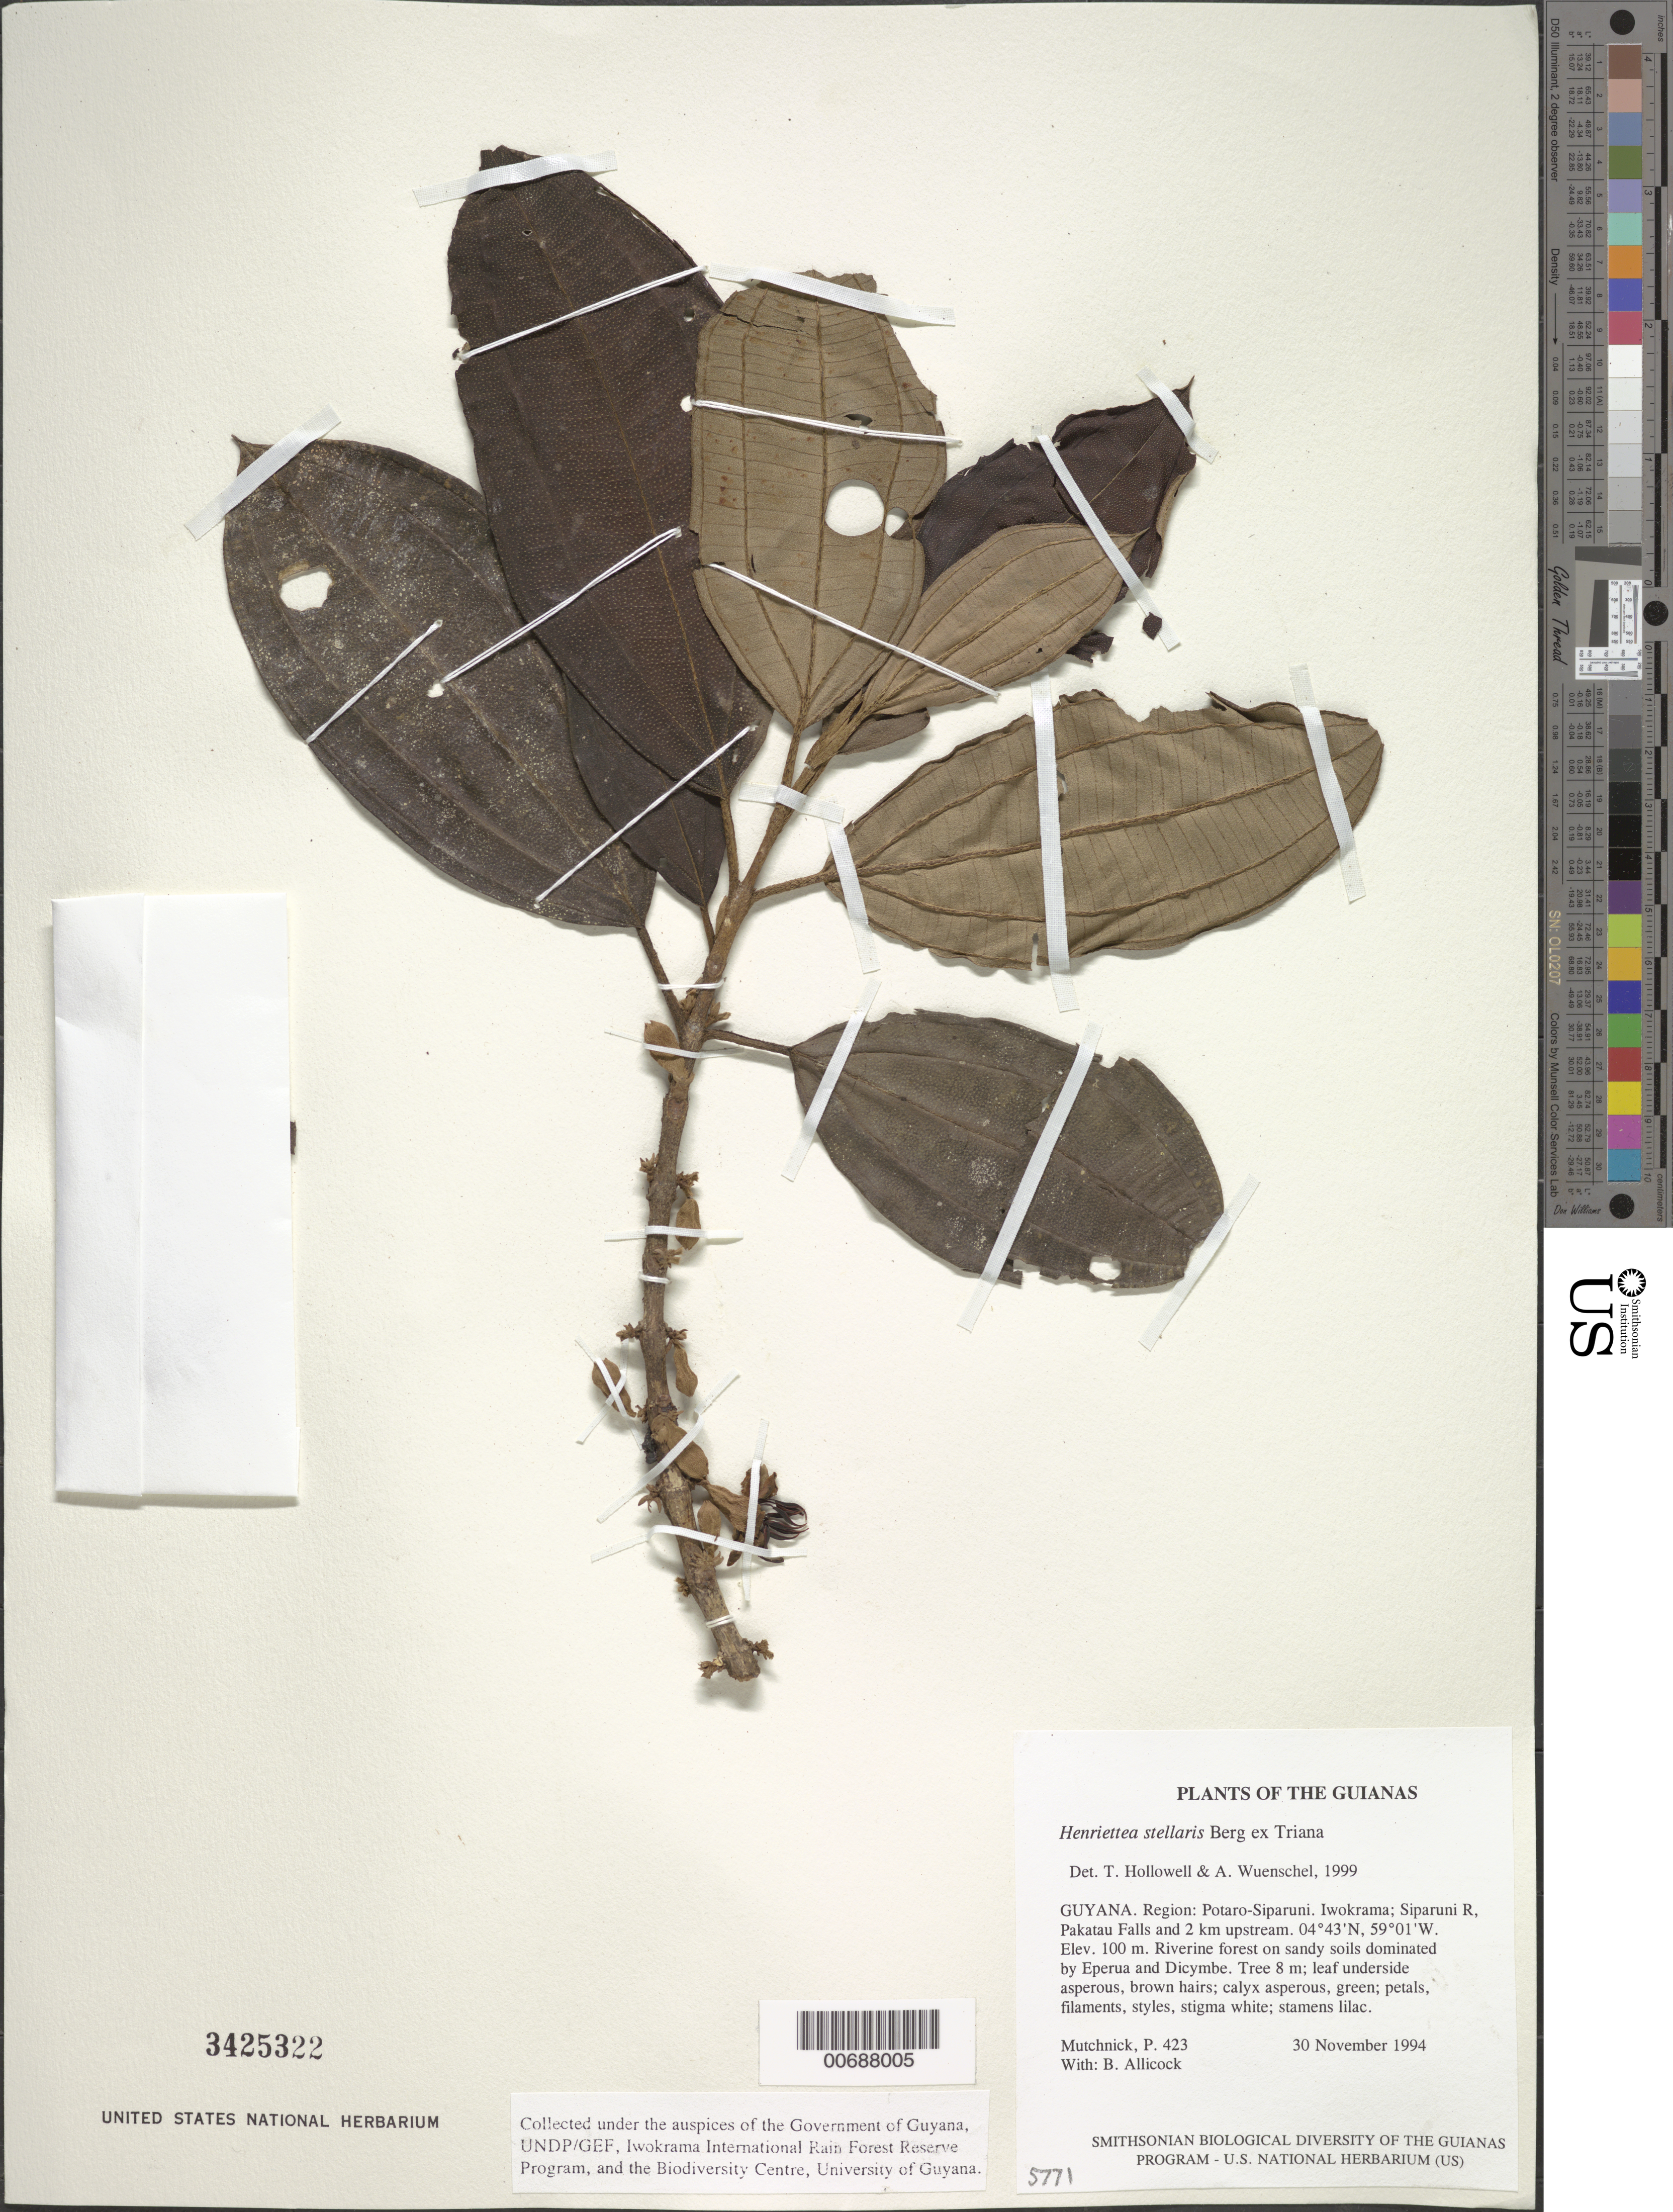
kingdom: Plantae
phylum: Tracheophyta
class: Magnoliopsida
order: Myrtales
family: Melastomataceae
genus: Henriettea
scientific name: Henriettea stellaris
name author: O. Berg ex Triana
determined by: Hollowell, T. H.; Wuenschel, A.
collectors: P. Mutchnick & B. Allicock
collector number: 423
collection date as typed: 30 November 1994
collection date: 1994-11-30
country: Guyana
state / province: Potaro-Siparuni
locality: Iwokrama; Siparuni R, Pakatau Falls and 2 km upstream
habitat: Riverine forest on sandy soils dominated by Eperua and Dicymbe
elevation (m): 100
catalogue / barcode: US 3425322